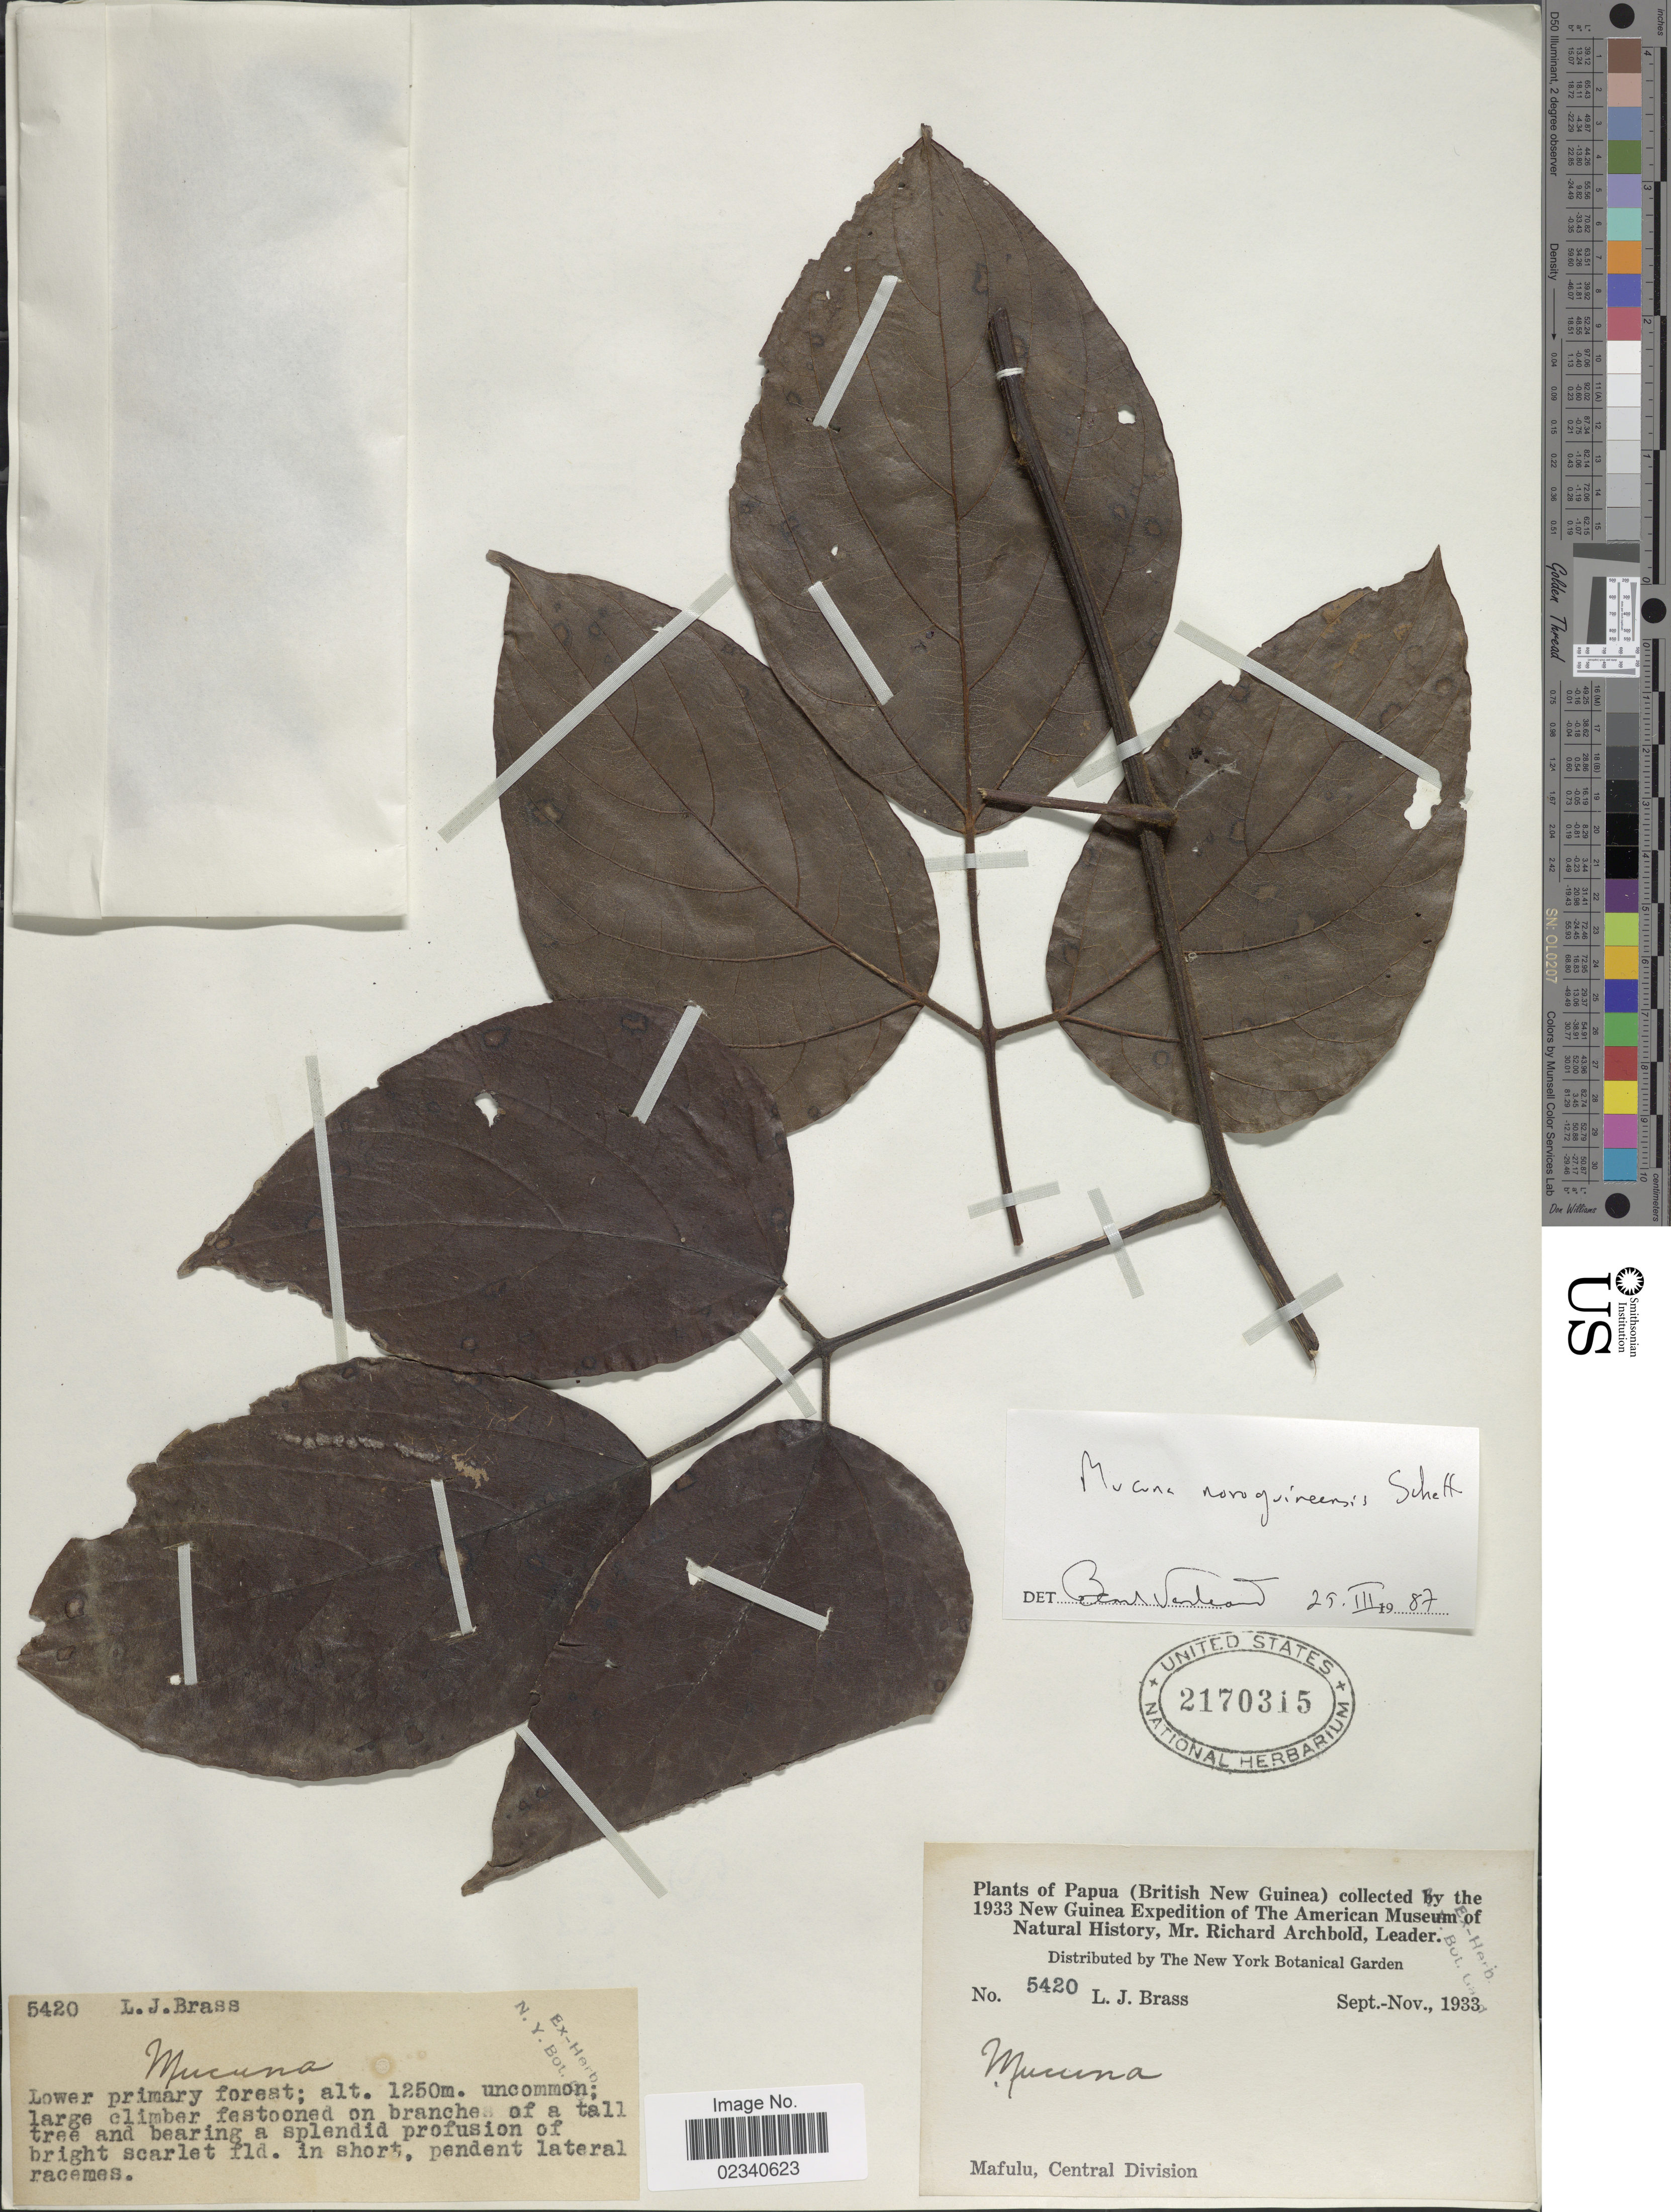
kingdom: Plantae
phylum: Tracheophyta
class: Magnoliopsida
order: Fabales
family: Fabaceae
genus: Mucuna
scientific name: Mucuna nova-guineensis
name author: Scheff.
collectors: L. J. Brass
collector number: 5420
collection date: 1933-09/1933-11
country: Papua New Guinea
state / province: Central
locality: Papua (British New Guinea). Mafulu, Central Division.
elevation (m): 1250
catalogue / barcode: US 2170315